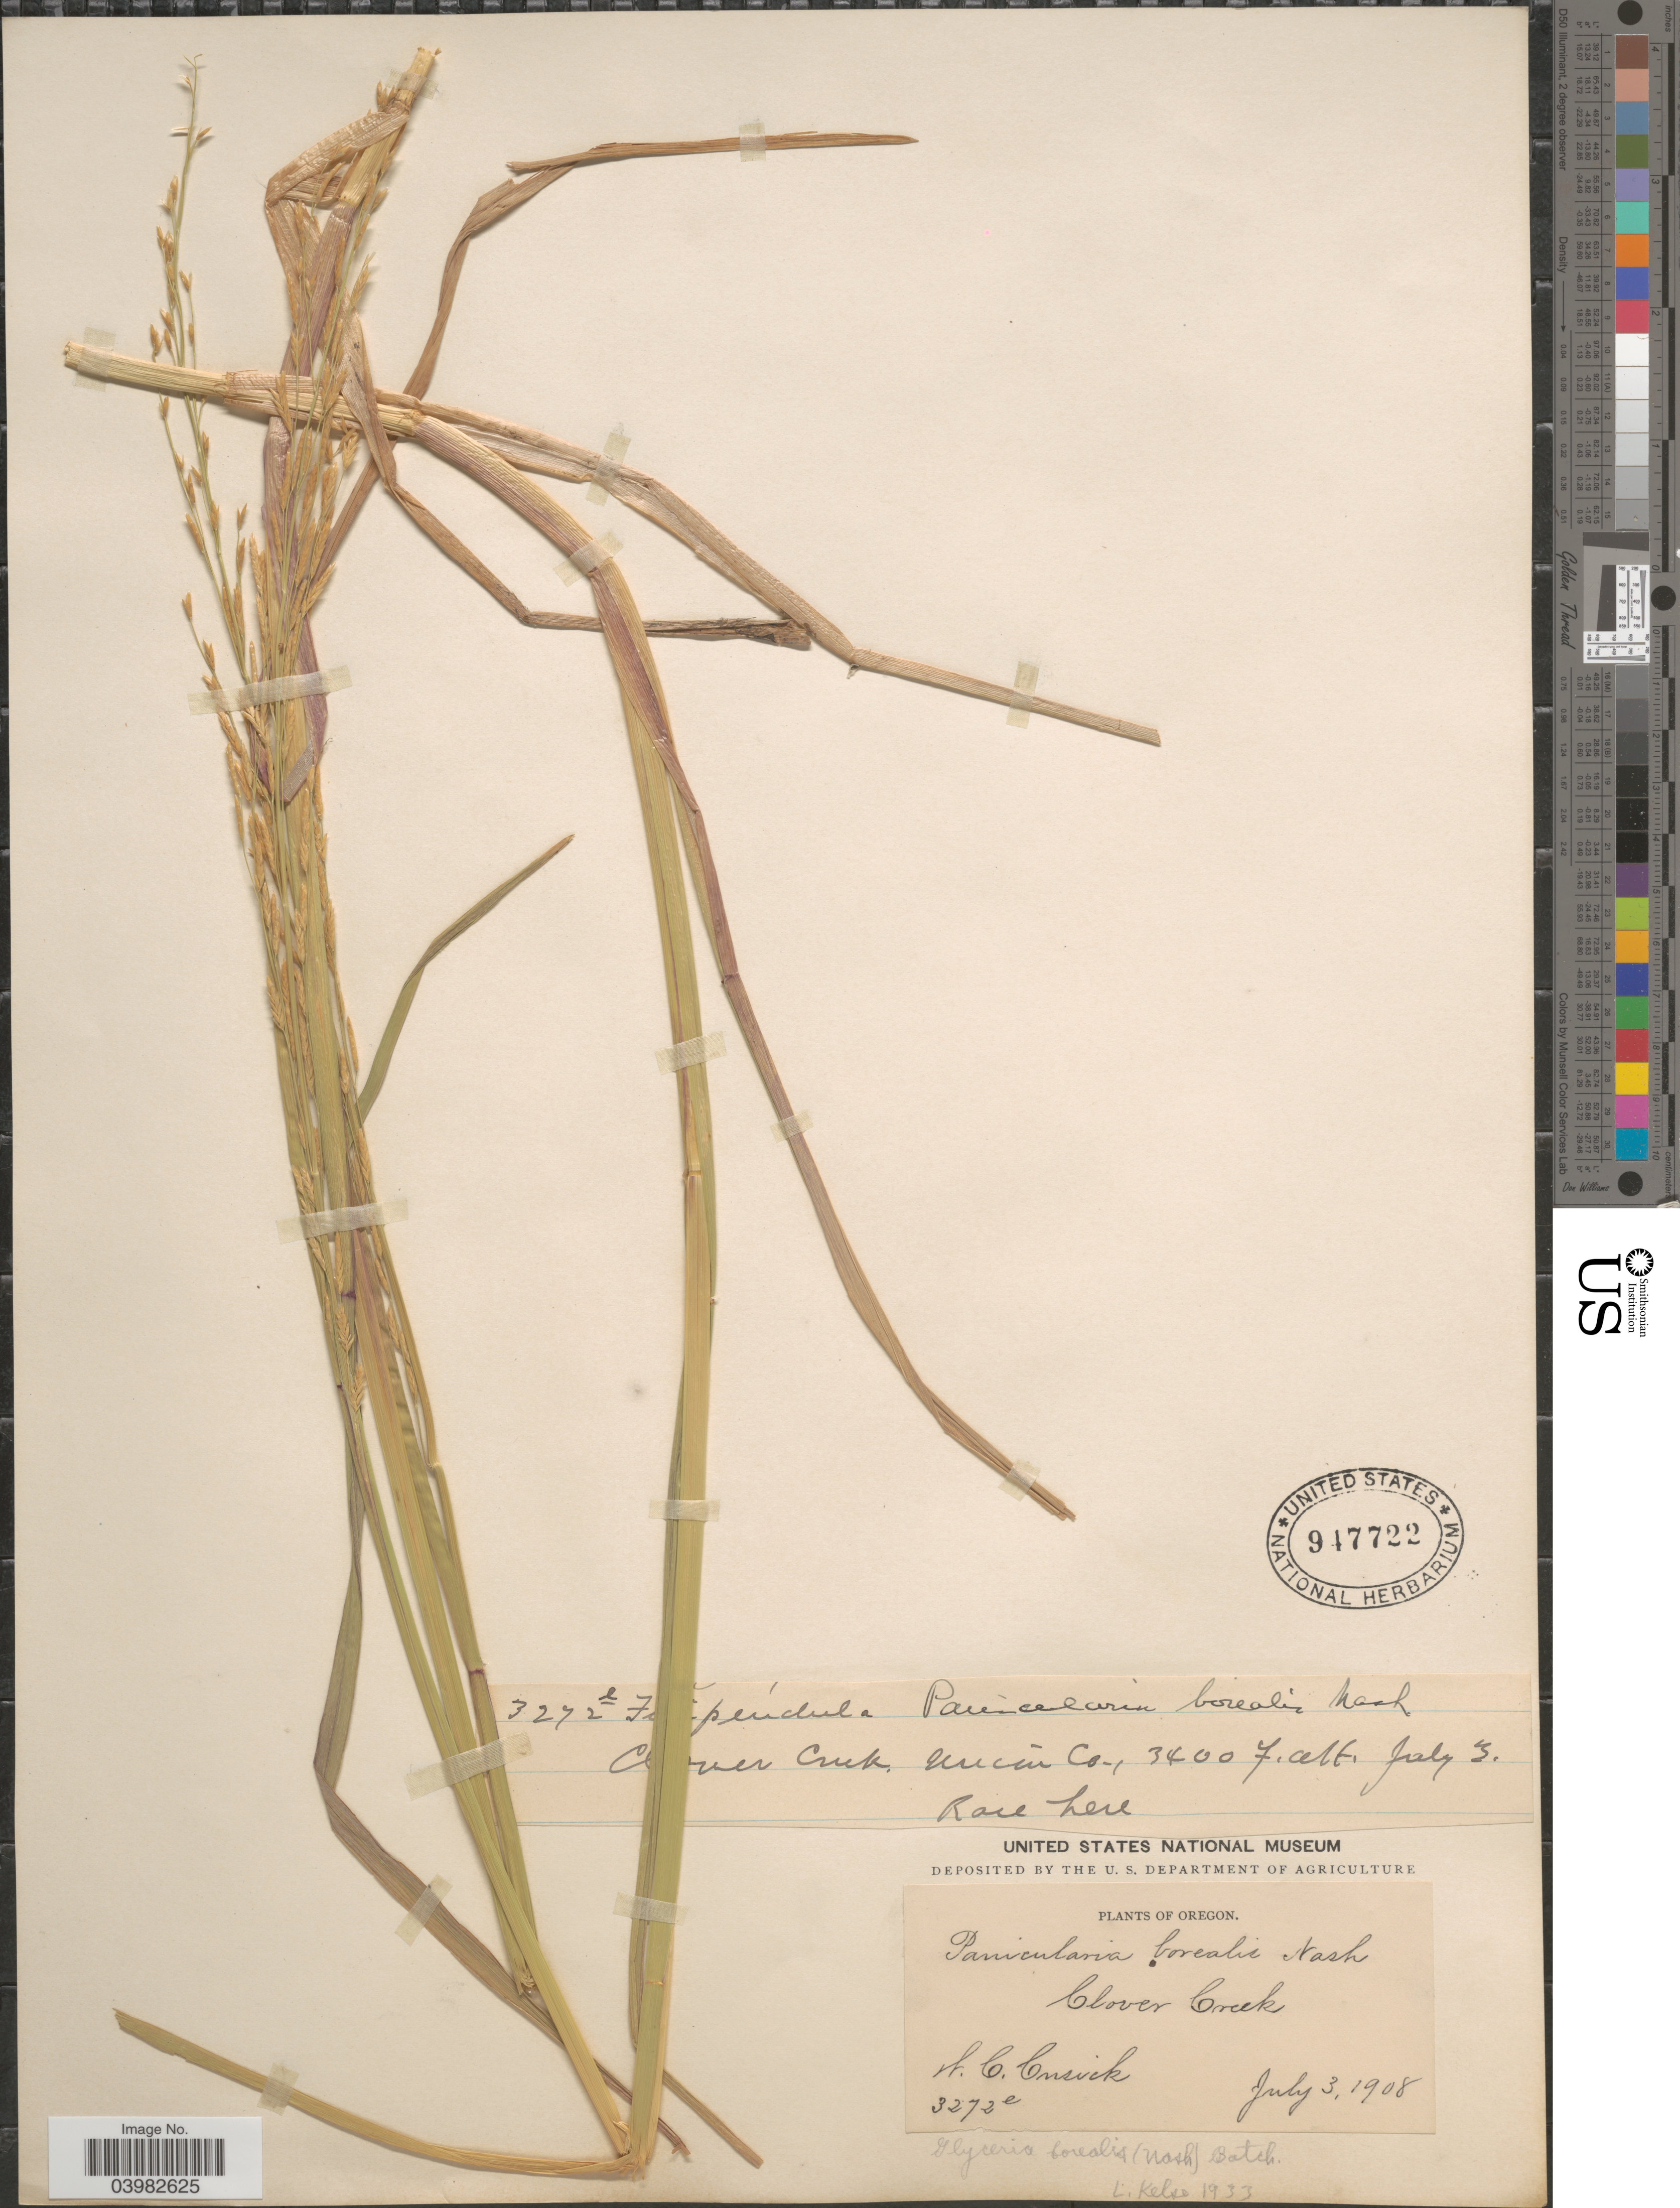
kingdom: Plantae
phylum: Tracheophyta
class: Liliopsida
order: Poales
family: Poaceae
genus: Glyceria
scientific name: Glyceria borealis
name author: (Nash) Batchelder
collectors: W. C. Cusick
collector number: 3272e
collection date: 1908-07-03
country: United States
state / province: Oregon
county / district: Union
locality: Clover Creek. Union Co.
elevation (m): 1036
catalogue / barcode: US 947722